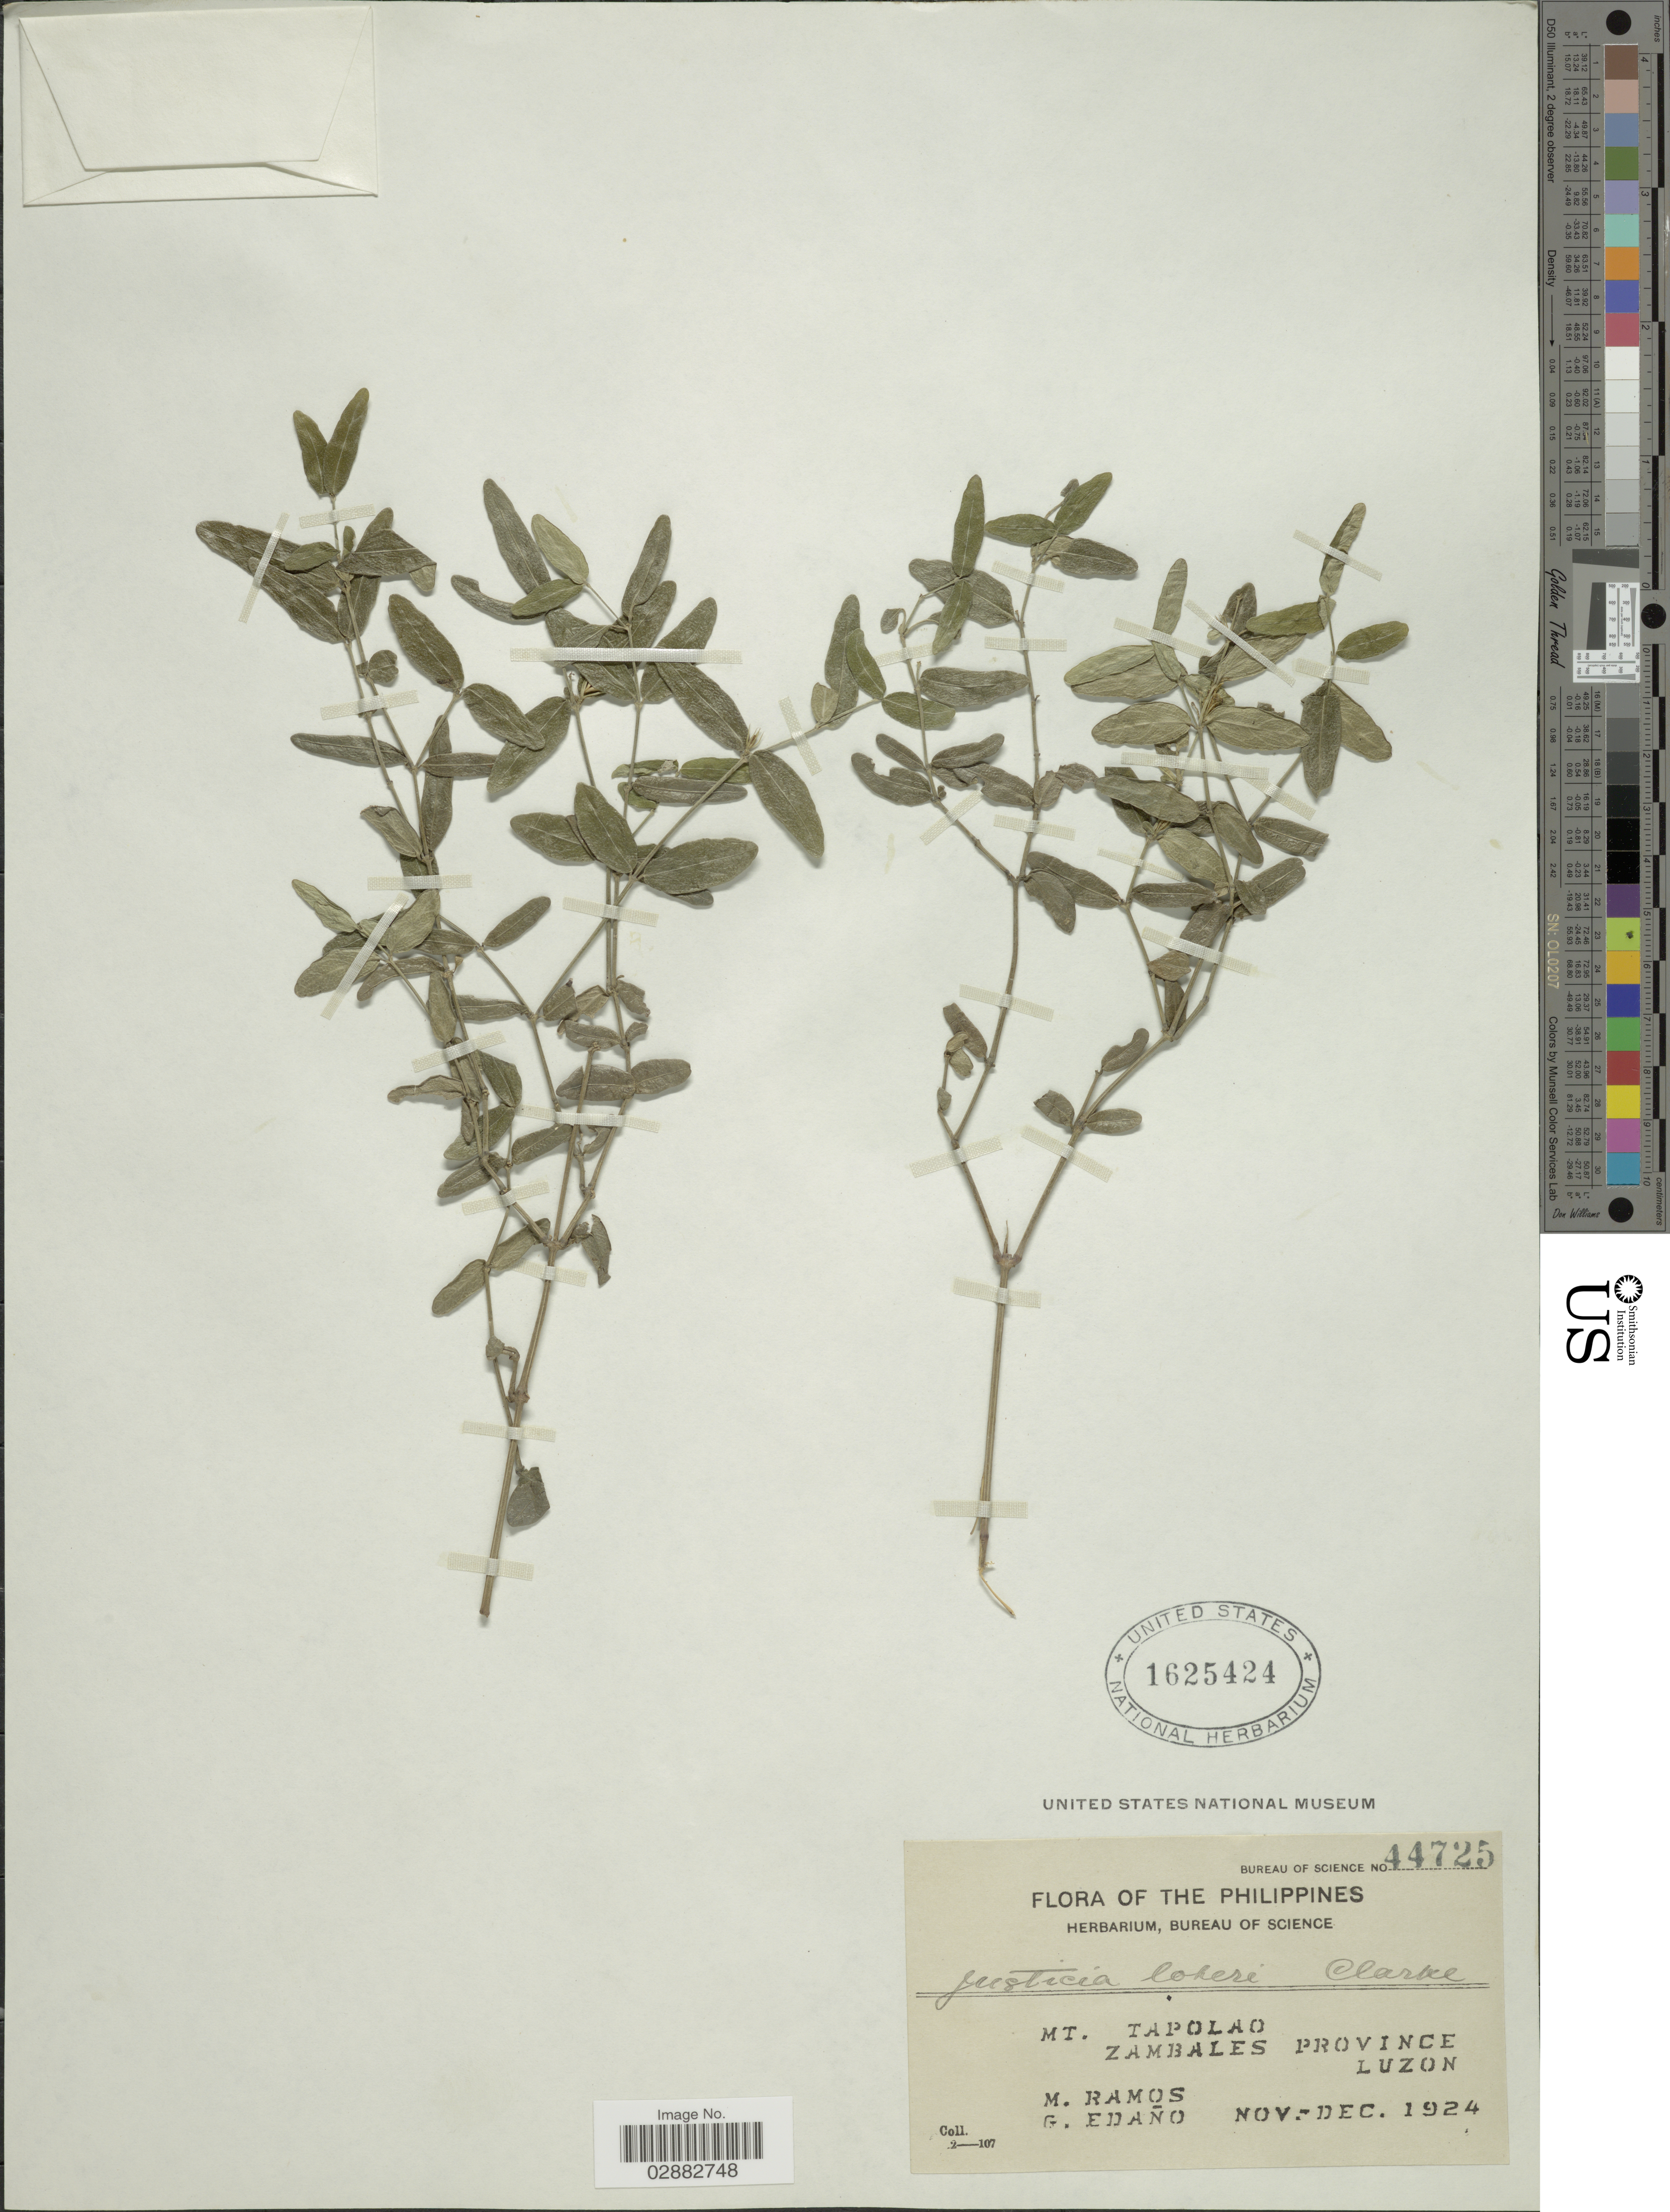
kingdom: Plantae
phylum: Tracheophyta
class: Magnoliopsida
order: Lamiales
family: Acanthaceae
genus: Justicia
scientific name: Justicia loheri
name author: C.B. Clarke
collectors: M. Ramos & G. Edaño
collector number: Bureau of Science 44725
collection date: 1924-11/1924-12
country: Philippines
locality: Mt. Tapolao, Zambales Province, Luzon.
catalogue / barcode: US 1625424